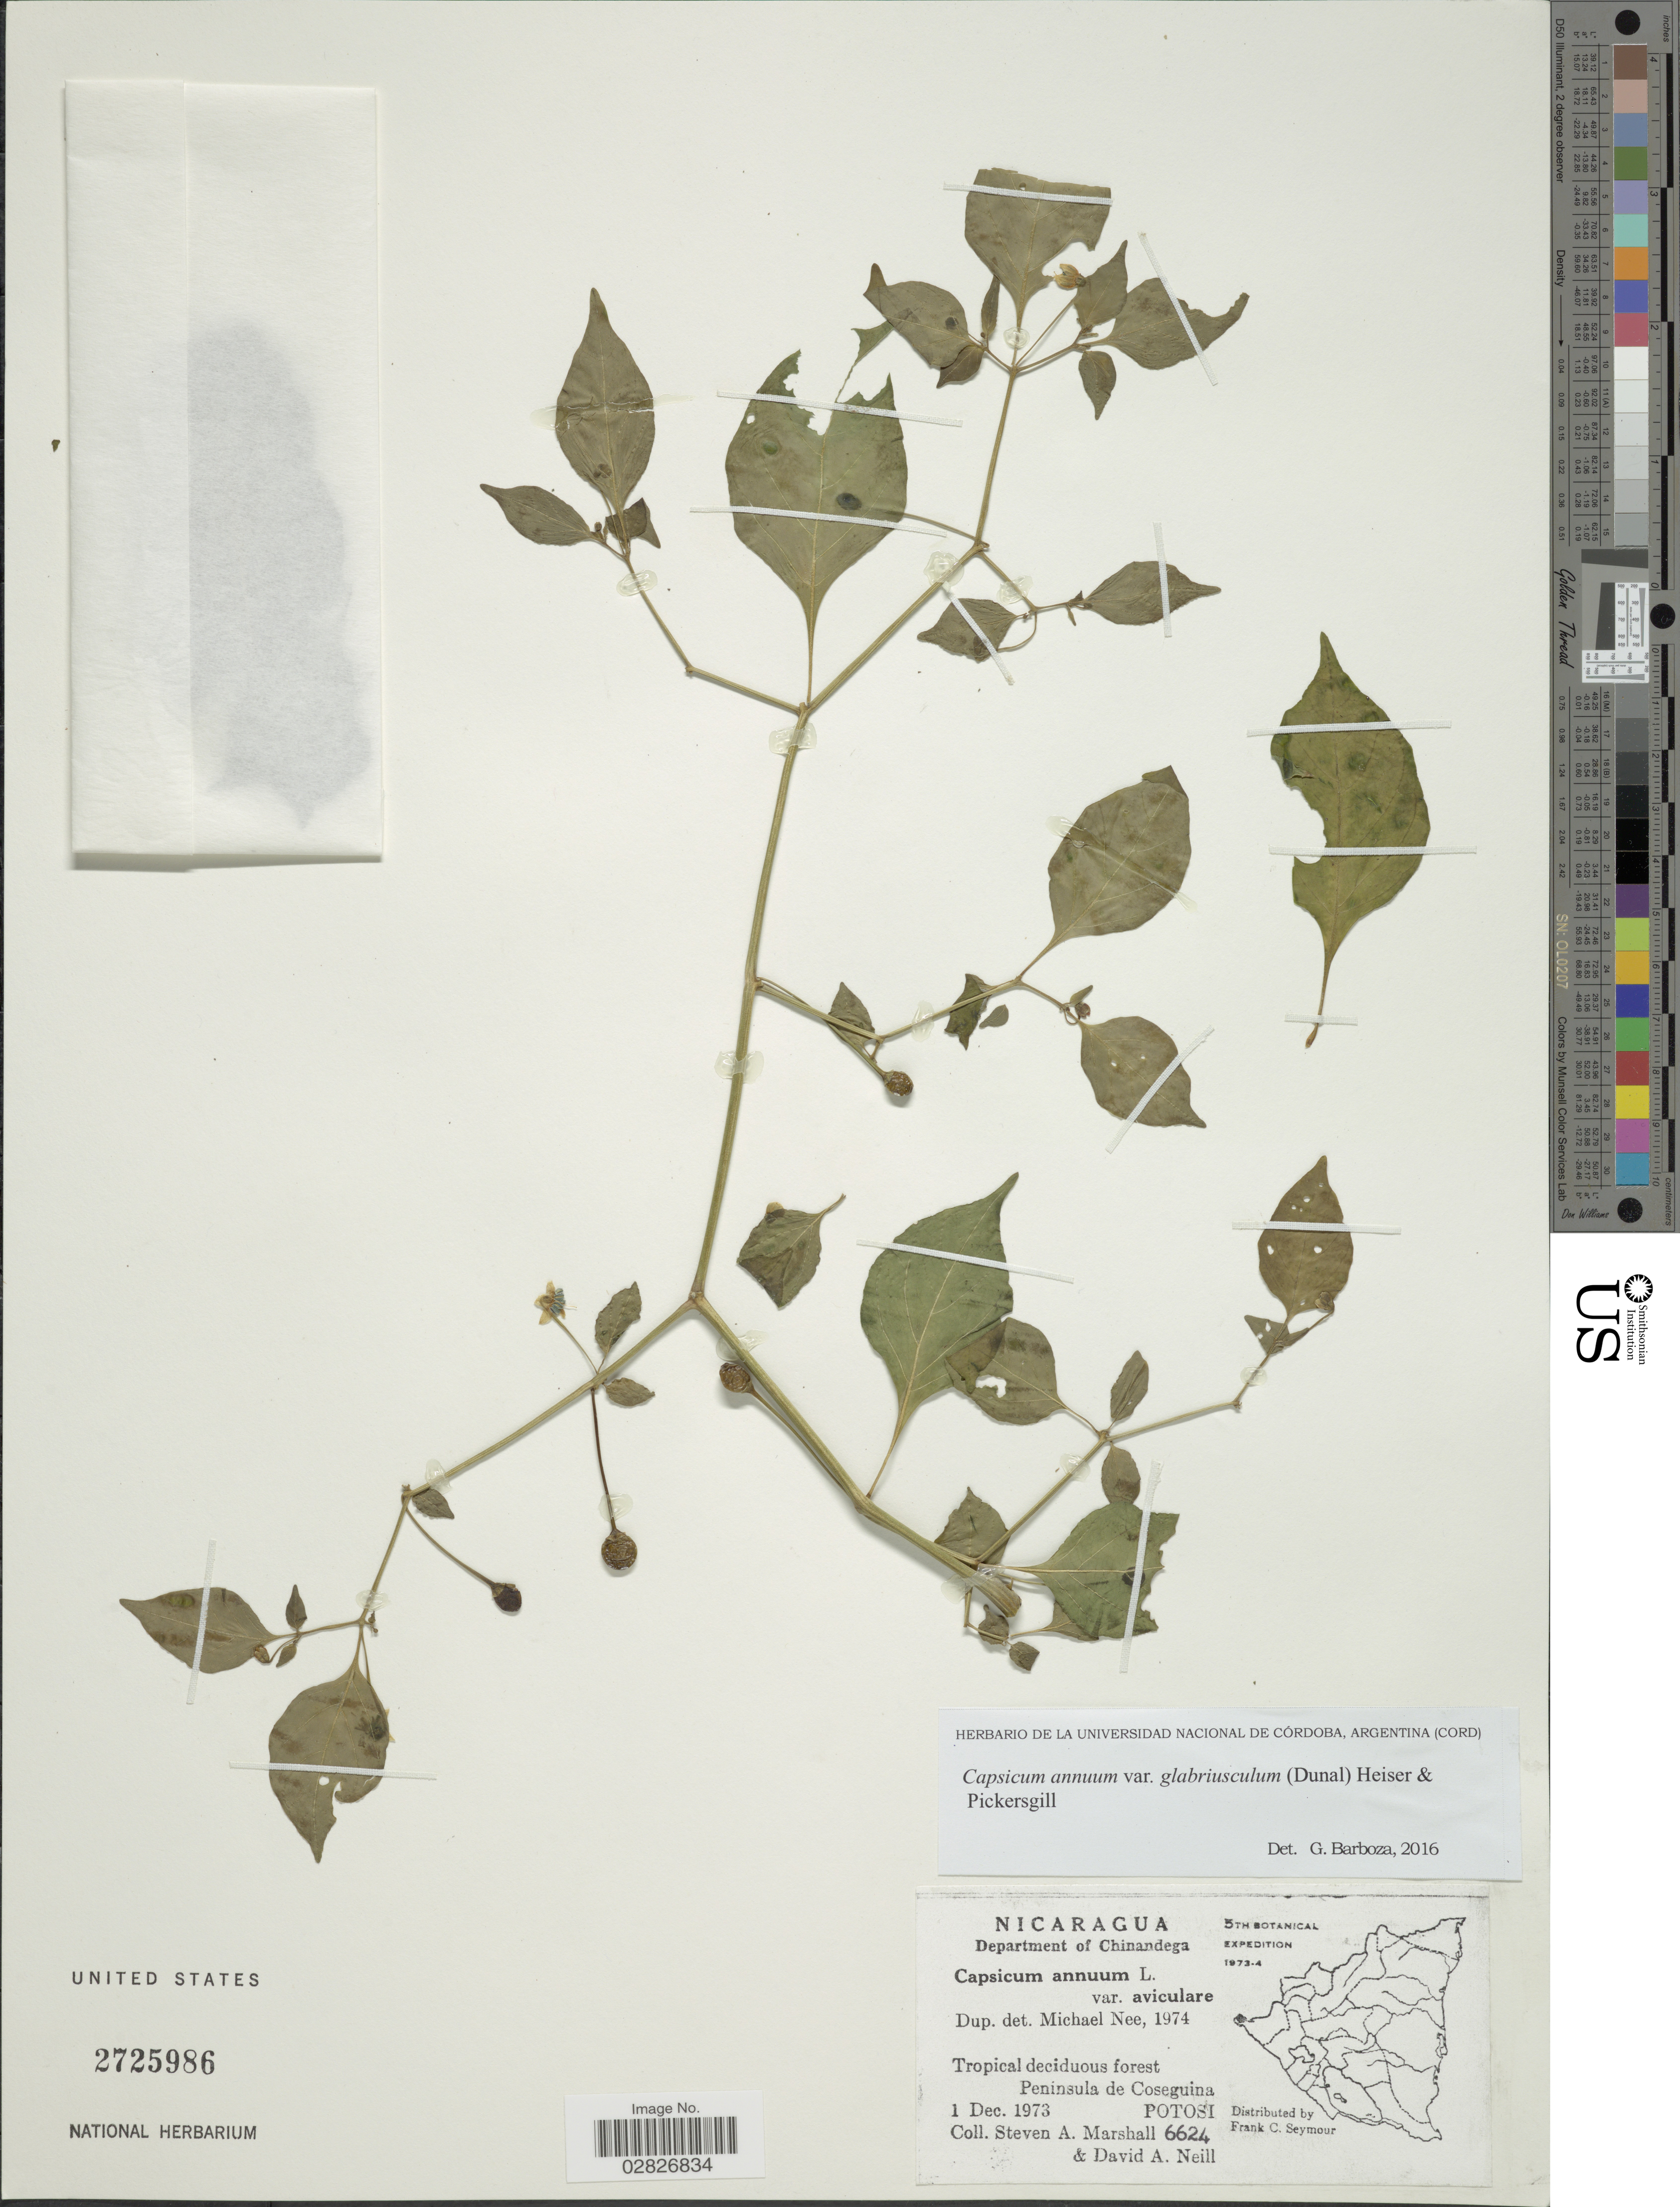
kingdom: Plantae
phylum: Tracheophyta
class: Magnoliopsida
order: Solanales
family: Solanaceae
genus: Capsicum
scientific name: Capsicum annuum var. glabriusculum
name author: (Dunal) Heiser & Pickersgill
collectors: S. A. Marshall & D. A. Neill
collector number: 6624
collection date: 1973-12-01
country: Nicaragua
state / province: Chinandega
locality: Department of Chinandega, Tropical deciduous forest Peninsula de Coseguina, Potosi.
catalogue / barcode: US 2725986